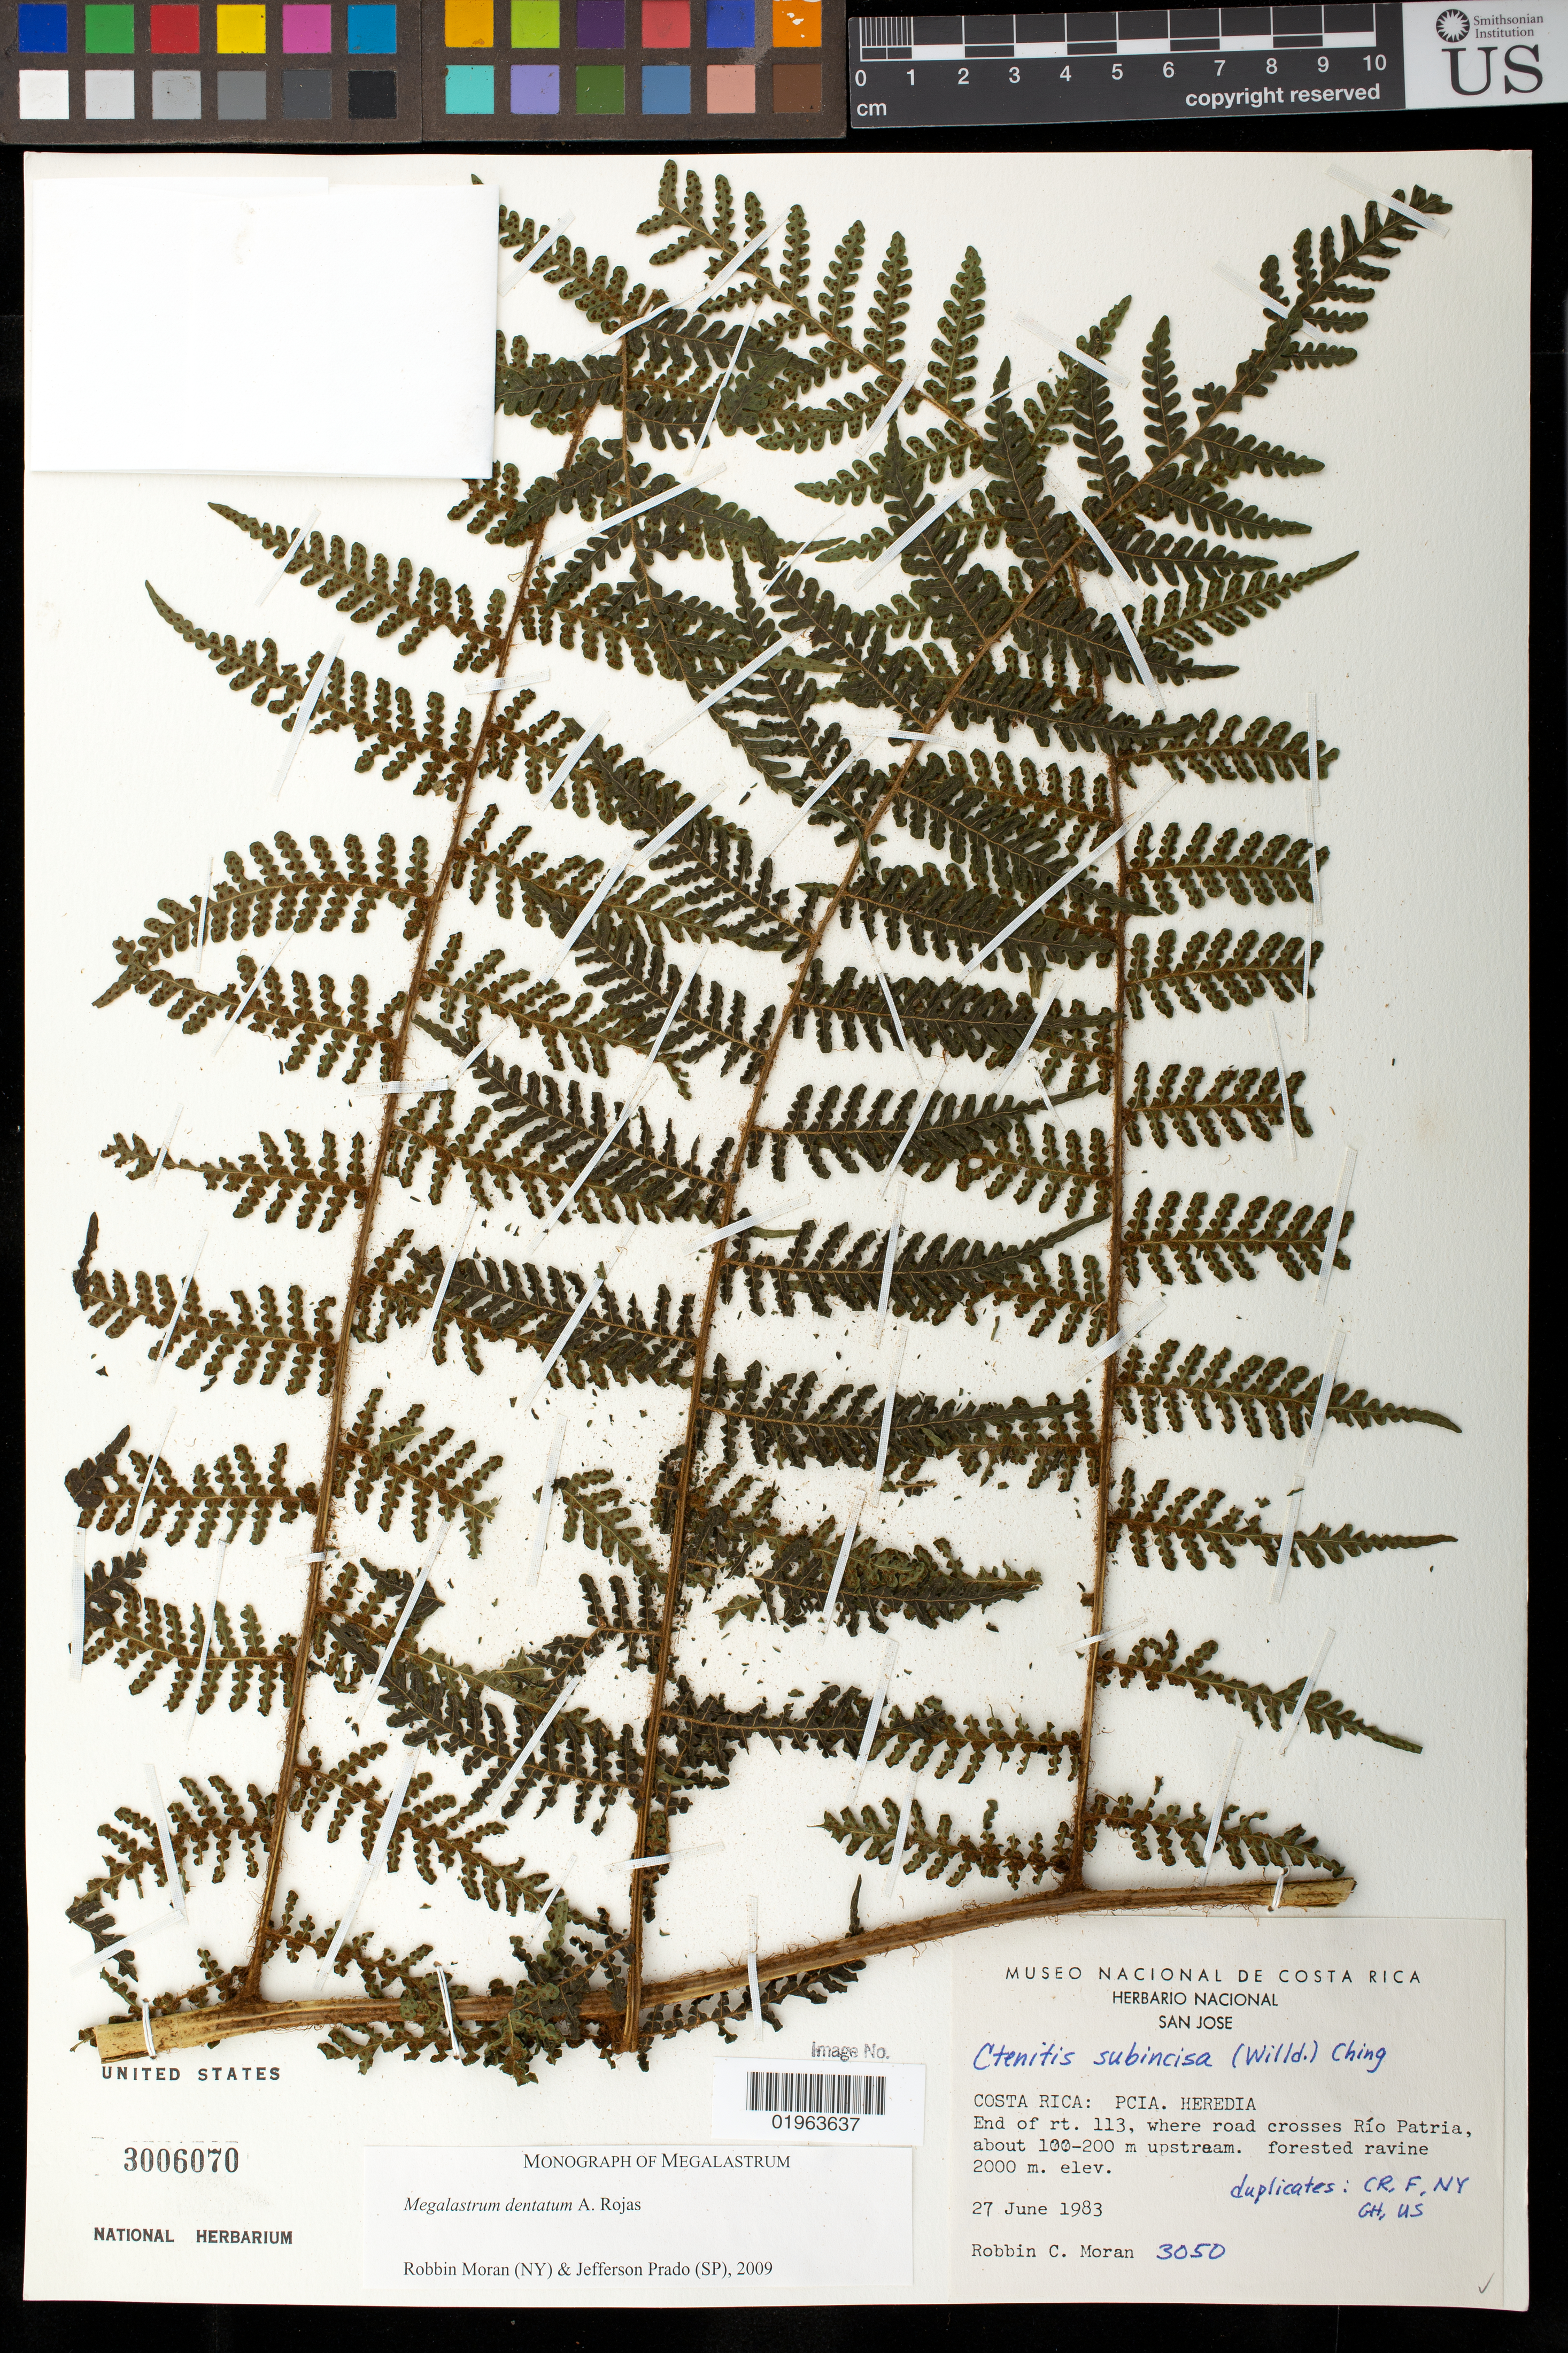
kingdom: Plantae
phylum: Tracheophyta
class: Polypodiopsida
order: Polypodiales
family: Dryopteridaceae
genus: Megalastrum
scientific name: Megalastrum dentatum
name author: A. Rojas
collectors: R. C. Moran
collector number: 3050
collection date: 1983-06-27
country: Costa Rica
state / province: Heredia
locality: Costa Rica: Pcia. Heredia. End of rt. 113, where road crosses Rio Patria about 100-200 m upstream.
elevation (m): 2000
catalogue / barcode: US 3006070